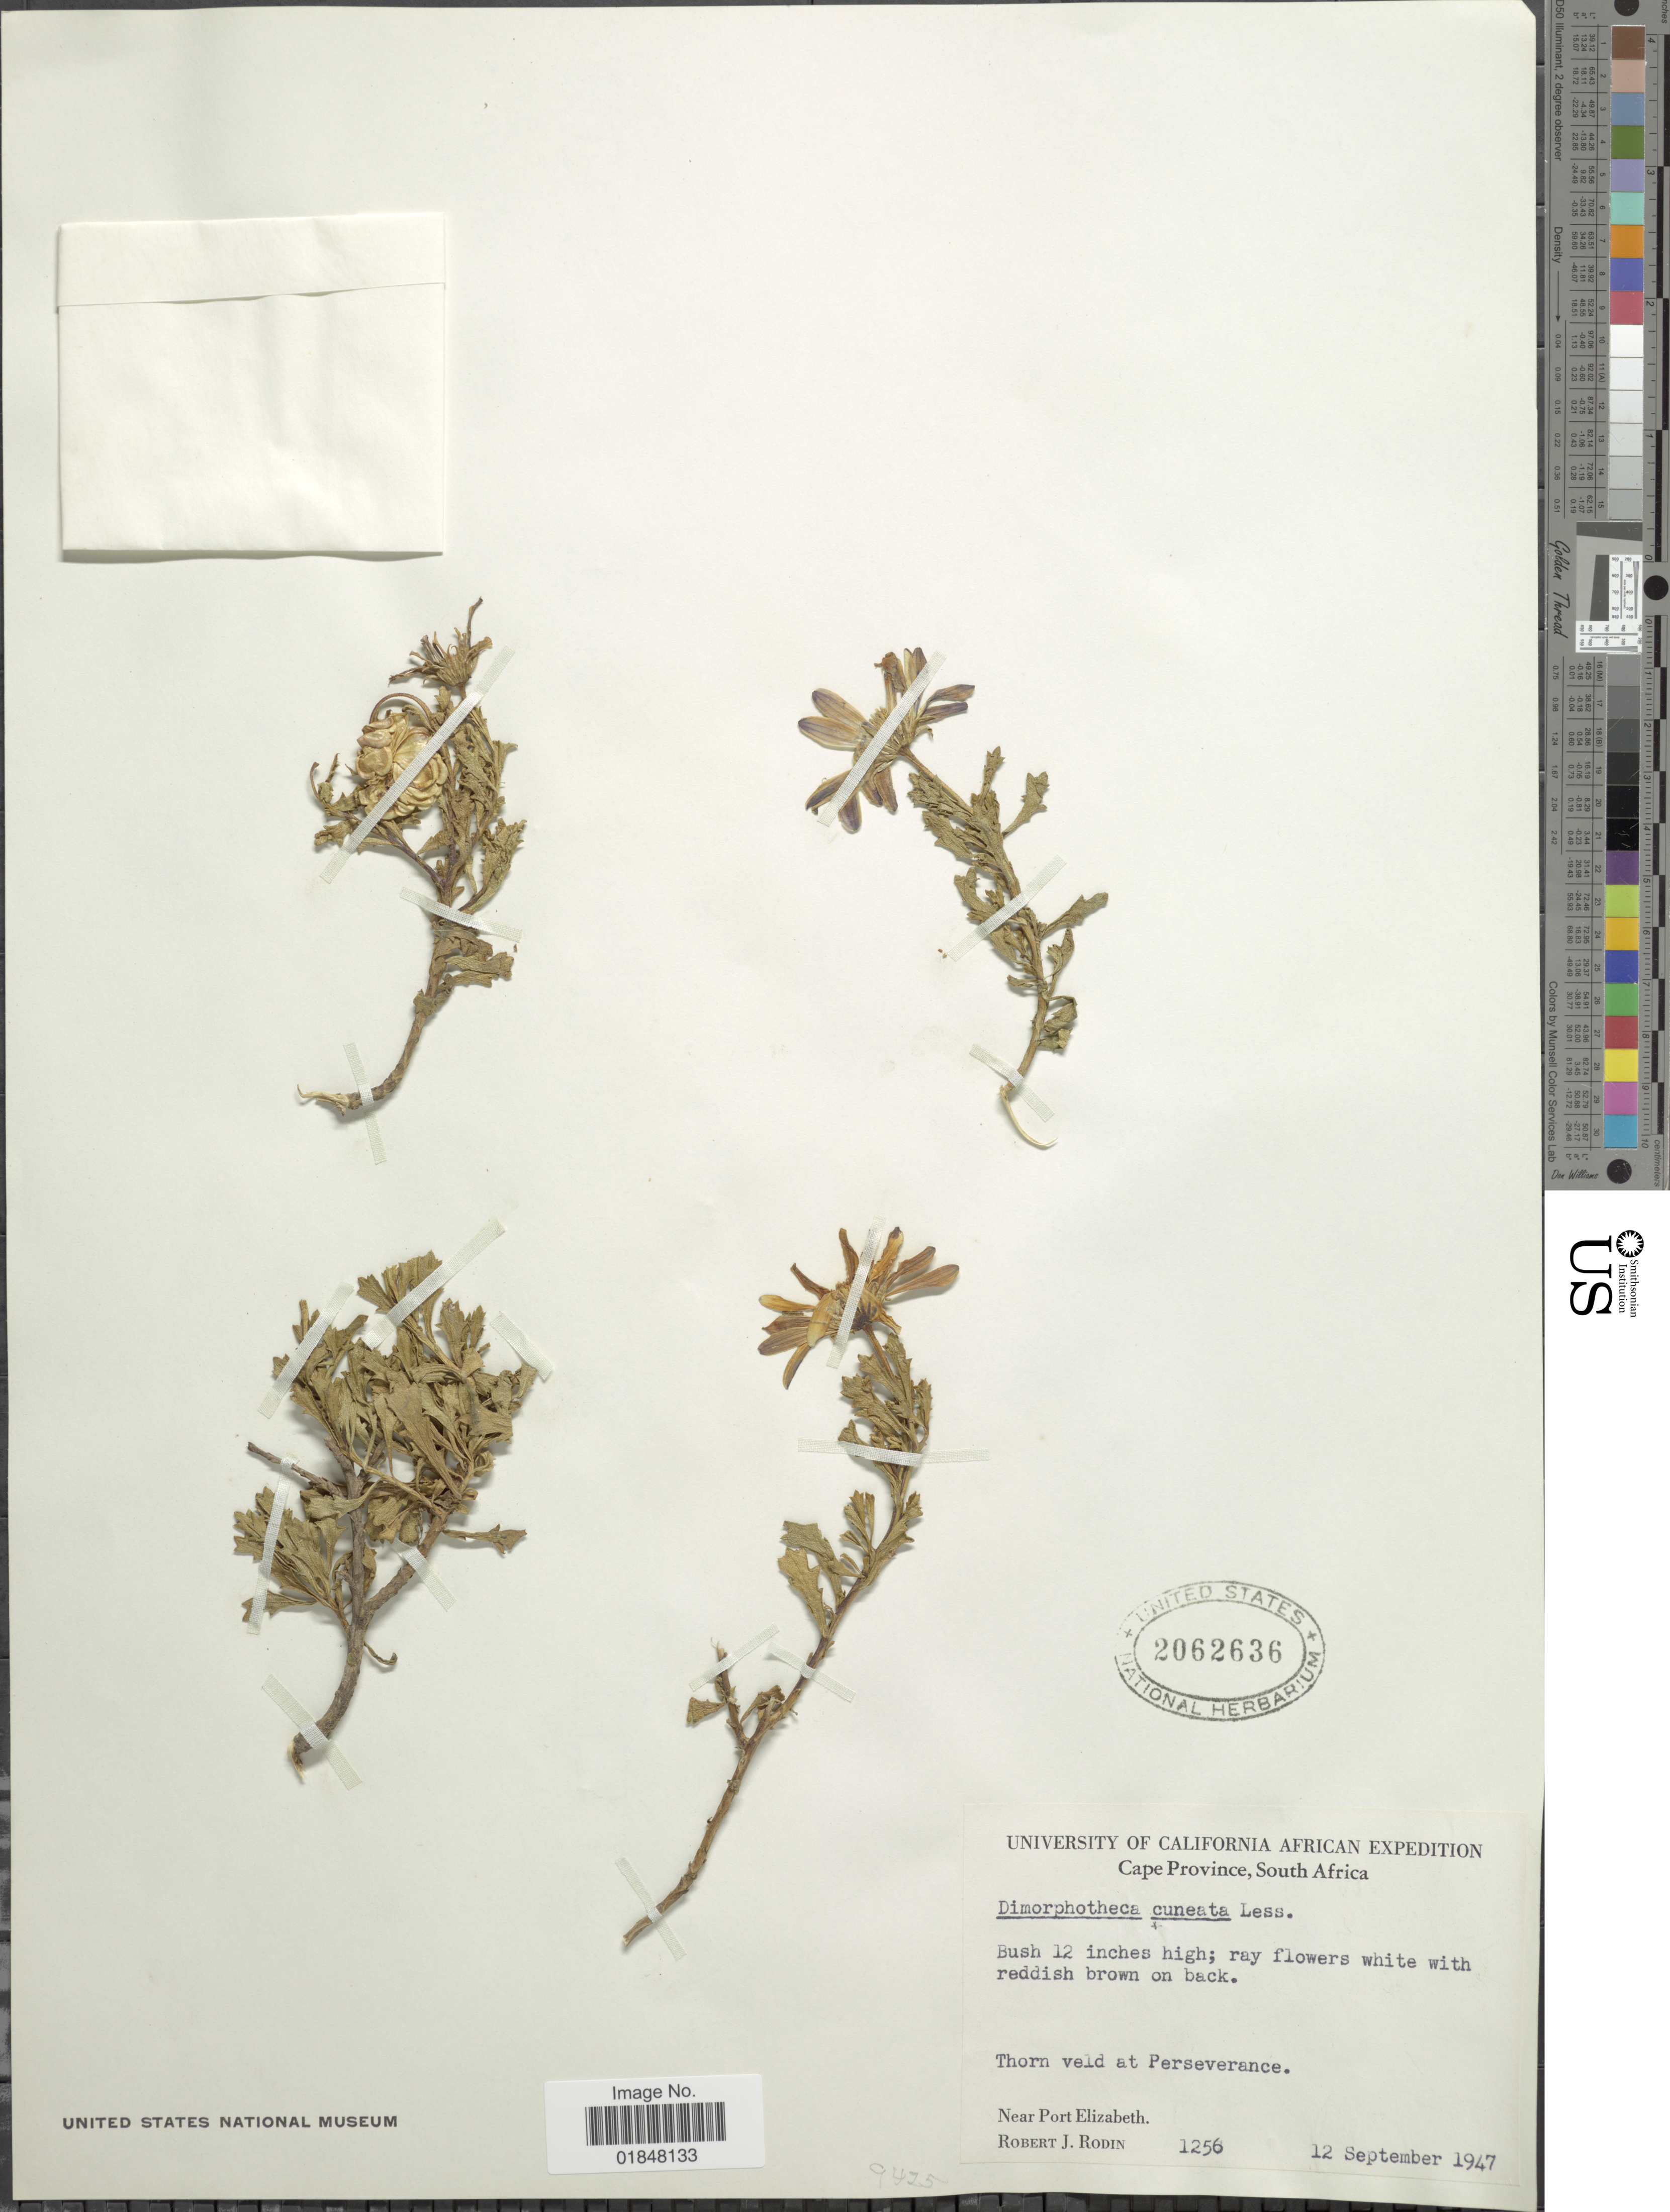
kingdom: Plantae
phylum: Tracheophyta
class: Magnoliopsida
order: Asterales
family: Asteraceae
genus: Dimorphotheca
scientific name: Dimorphotheca cuneata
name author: (Thunb.) Less.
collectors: R. J. Rodin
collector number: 1256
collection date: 1947-09-12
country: South Africa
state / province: Eastern Cape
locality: Thorn veld at Perseverance, Near Port Elizabeth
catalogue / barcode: US 2062636